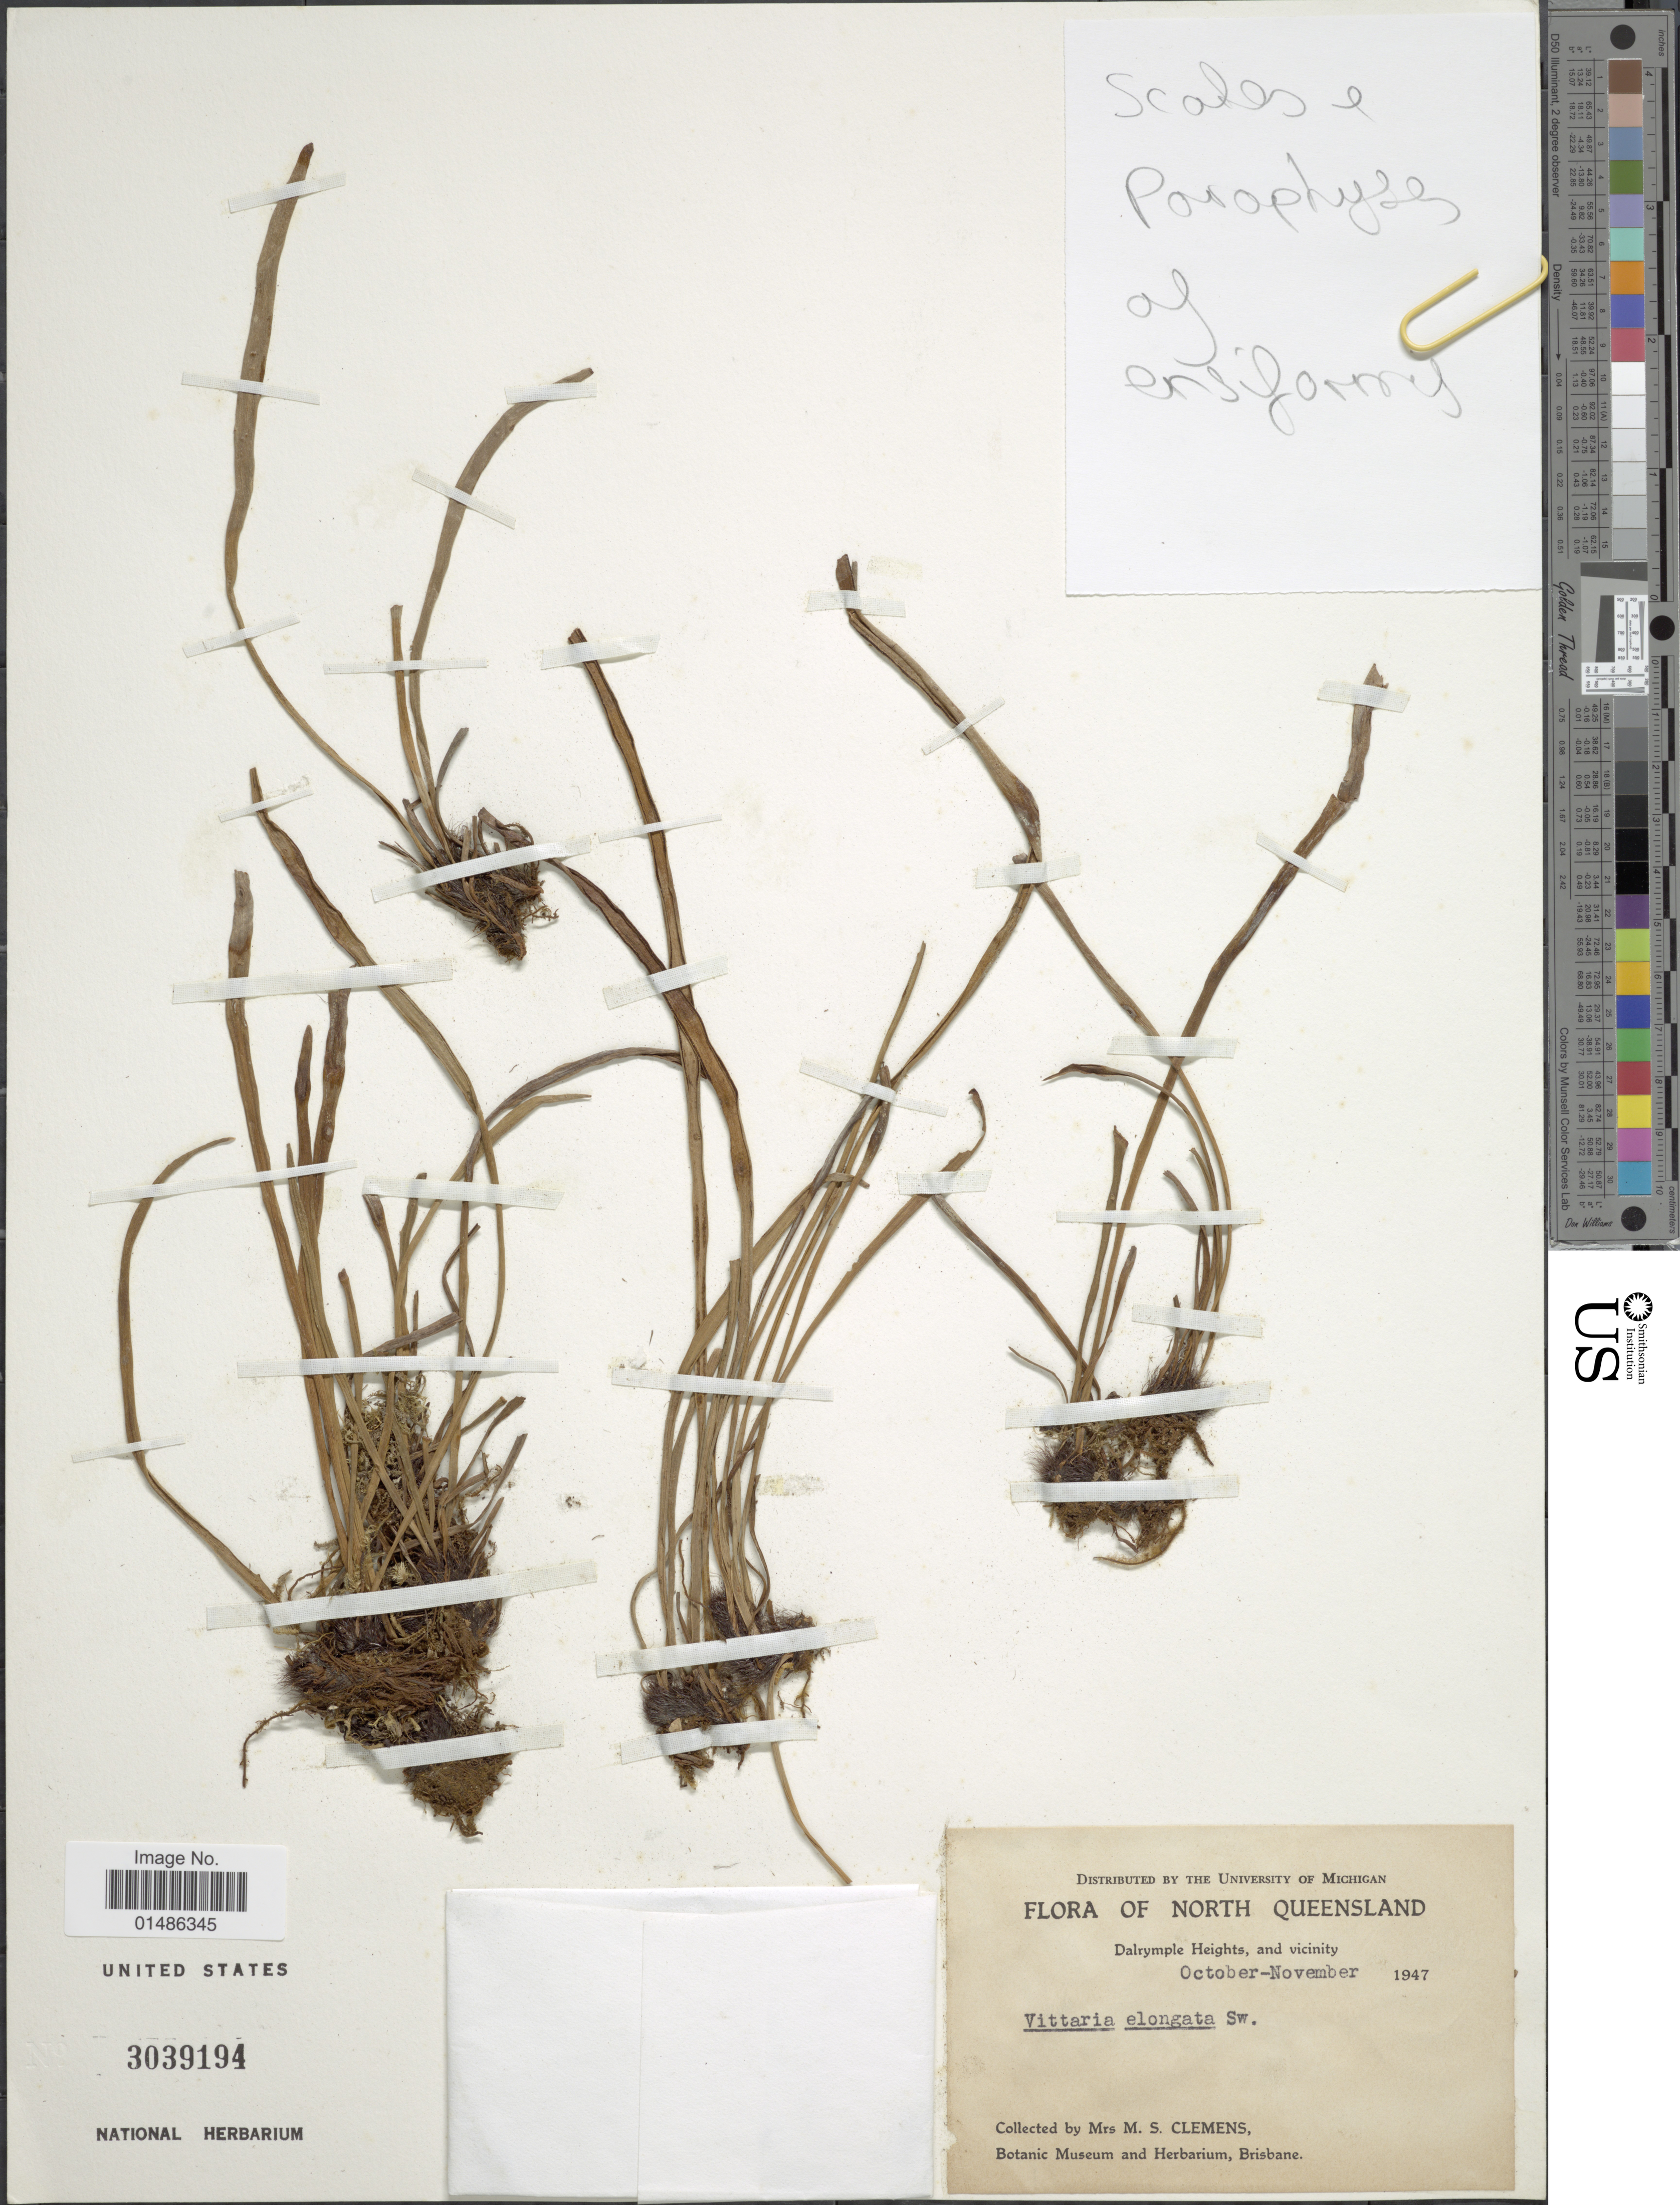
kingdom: Plantae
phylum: Tracheophyta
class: Polypodiopsida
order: Polypodiales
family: Pteridaceae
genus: Haplopteris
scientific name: Haplopteris elongata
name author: (Sw.) Crane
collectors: M. S. Clemens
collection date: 1947-10/1947-11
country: Australia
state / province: Queensland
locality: North Queensland. Dalrymple Heights, and vicinity.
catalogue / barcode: US 3039194